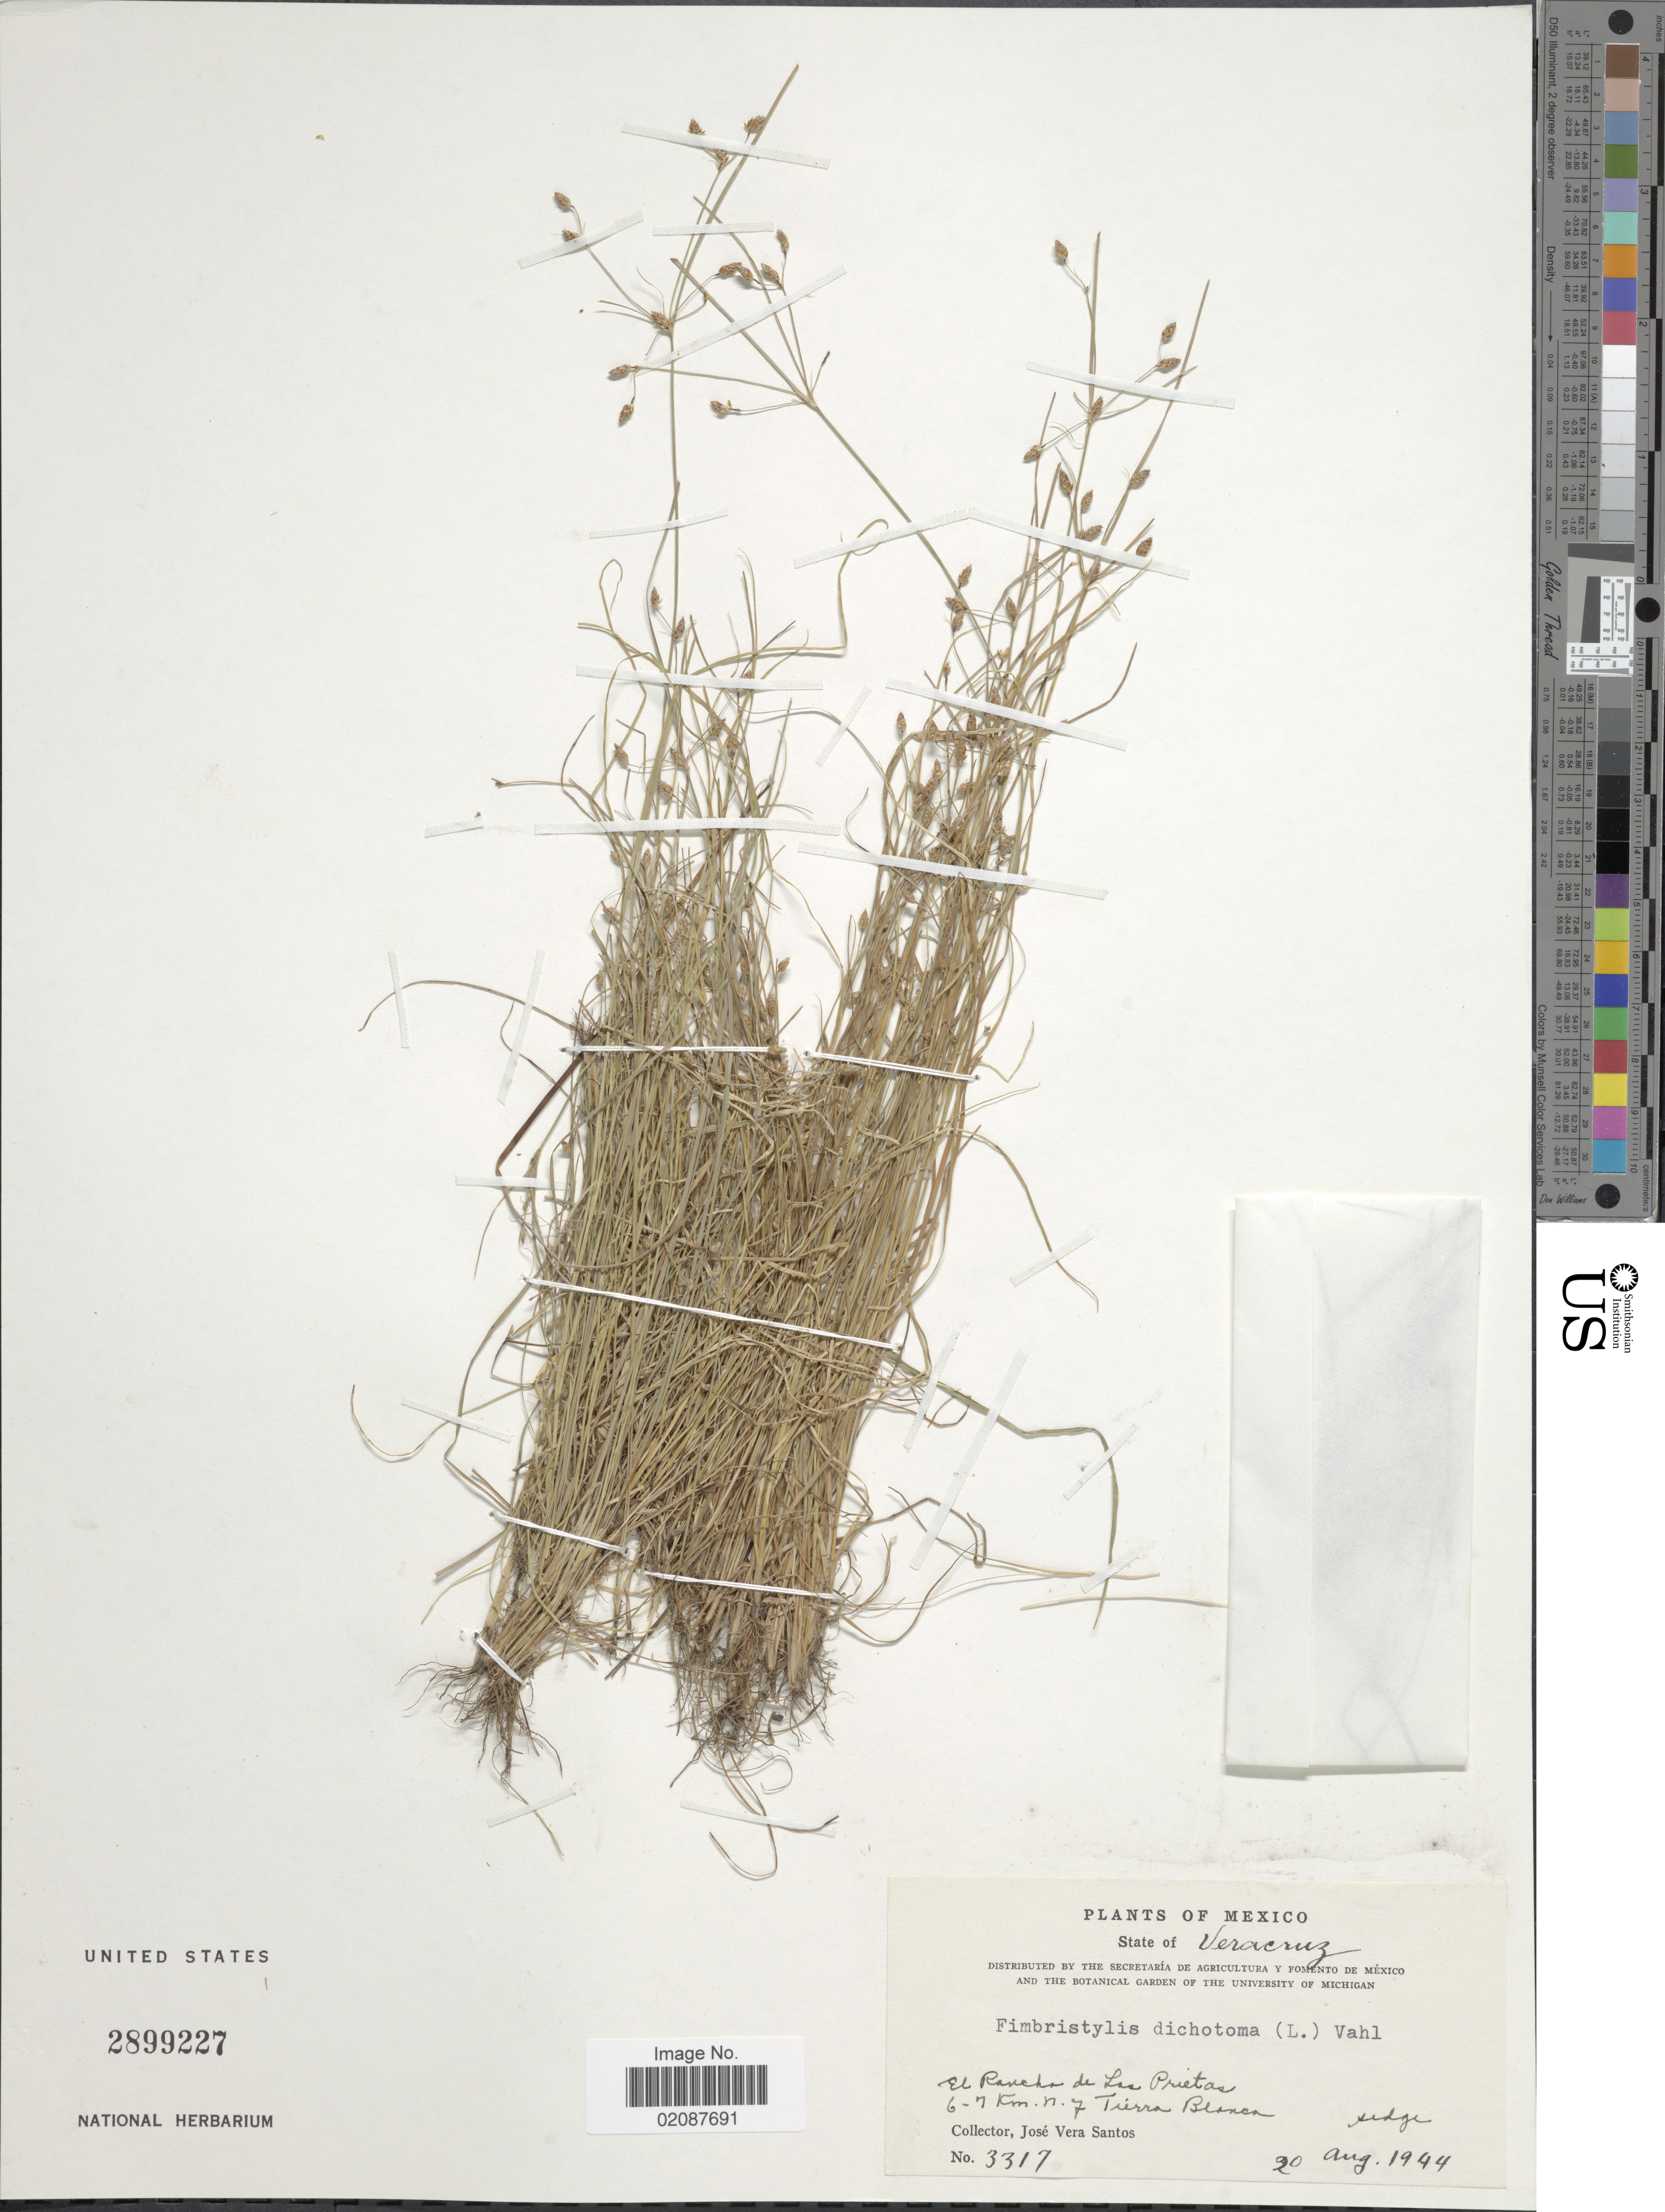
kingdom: Plantae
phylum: Tracheophyta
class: Liliopsida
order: Poales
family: Cyperaceae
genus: Fimbristylis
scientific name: Fimbristylis dichotoma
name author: (L.) Vahl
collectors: J. V. Santos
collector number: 3317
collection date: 1944-08-20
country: Mexico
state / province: Veracruz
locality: Veracruz, El Rancho de Las Prietas, 6-7 km. N. of Tierra Blanca.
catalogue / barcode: US 2899227